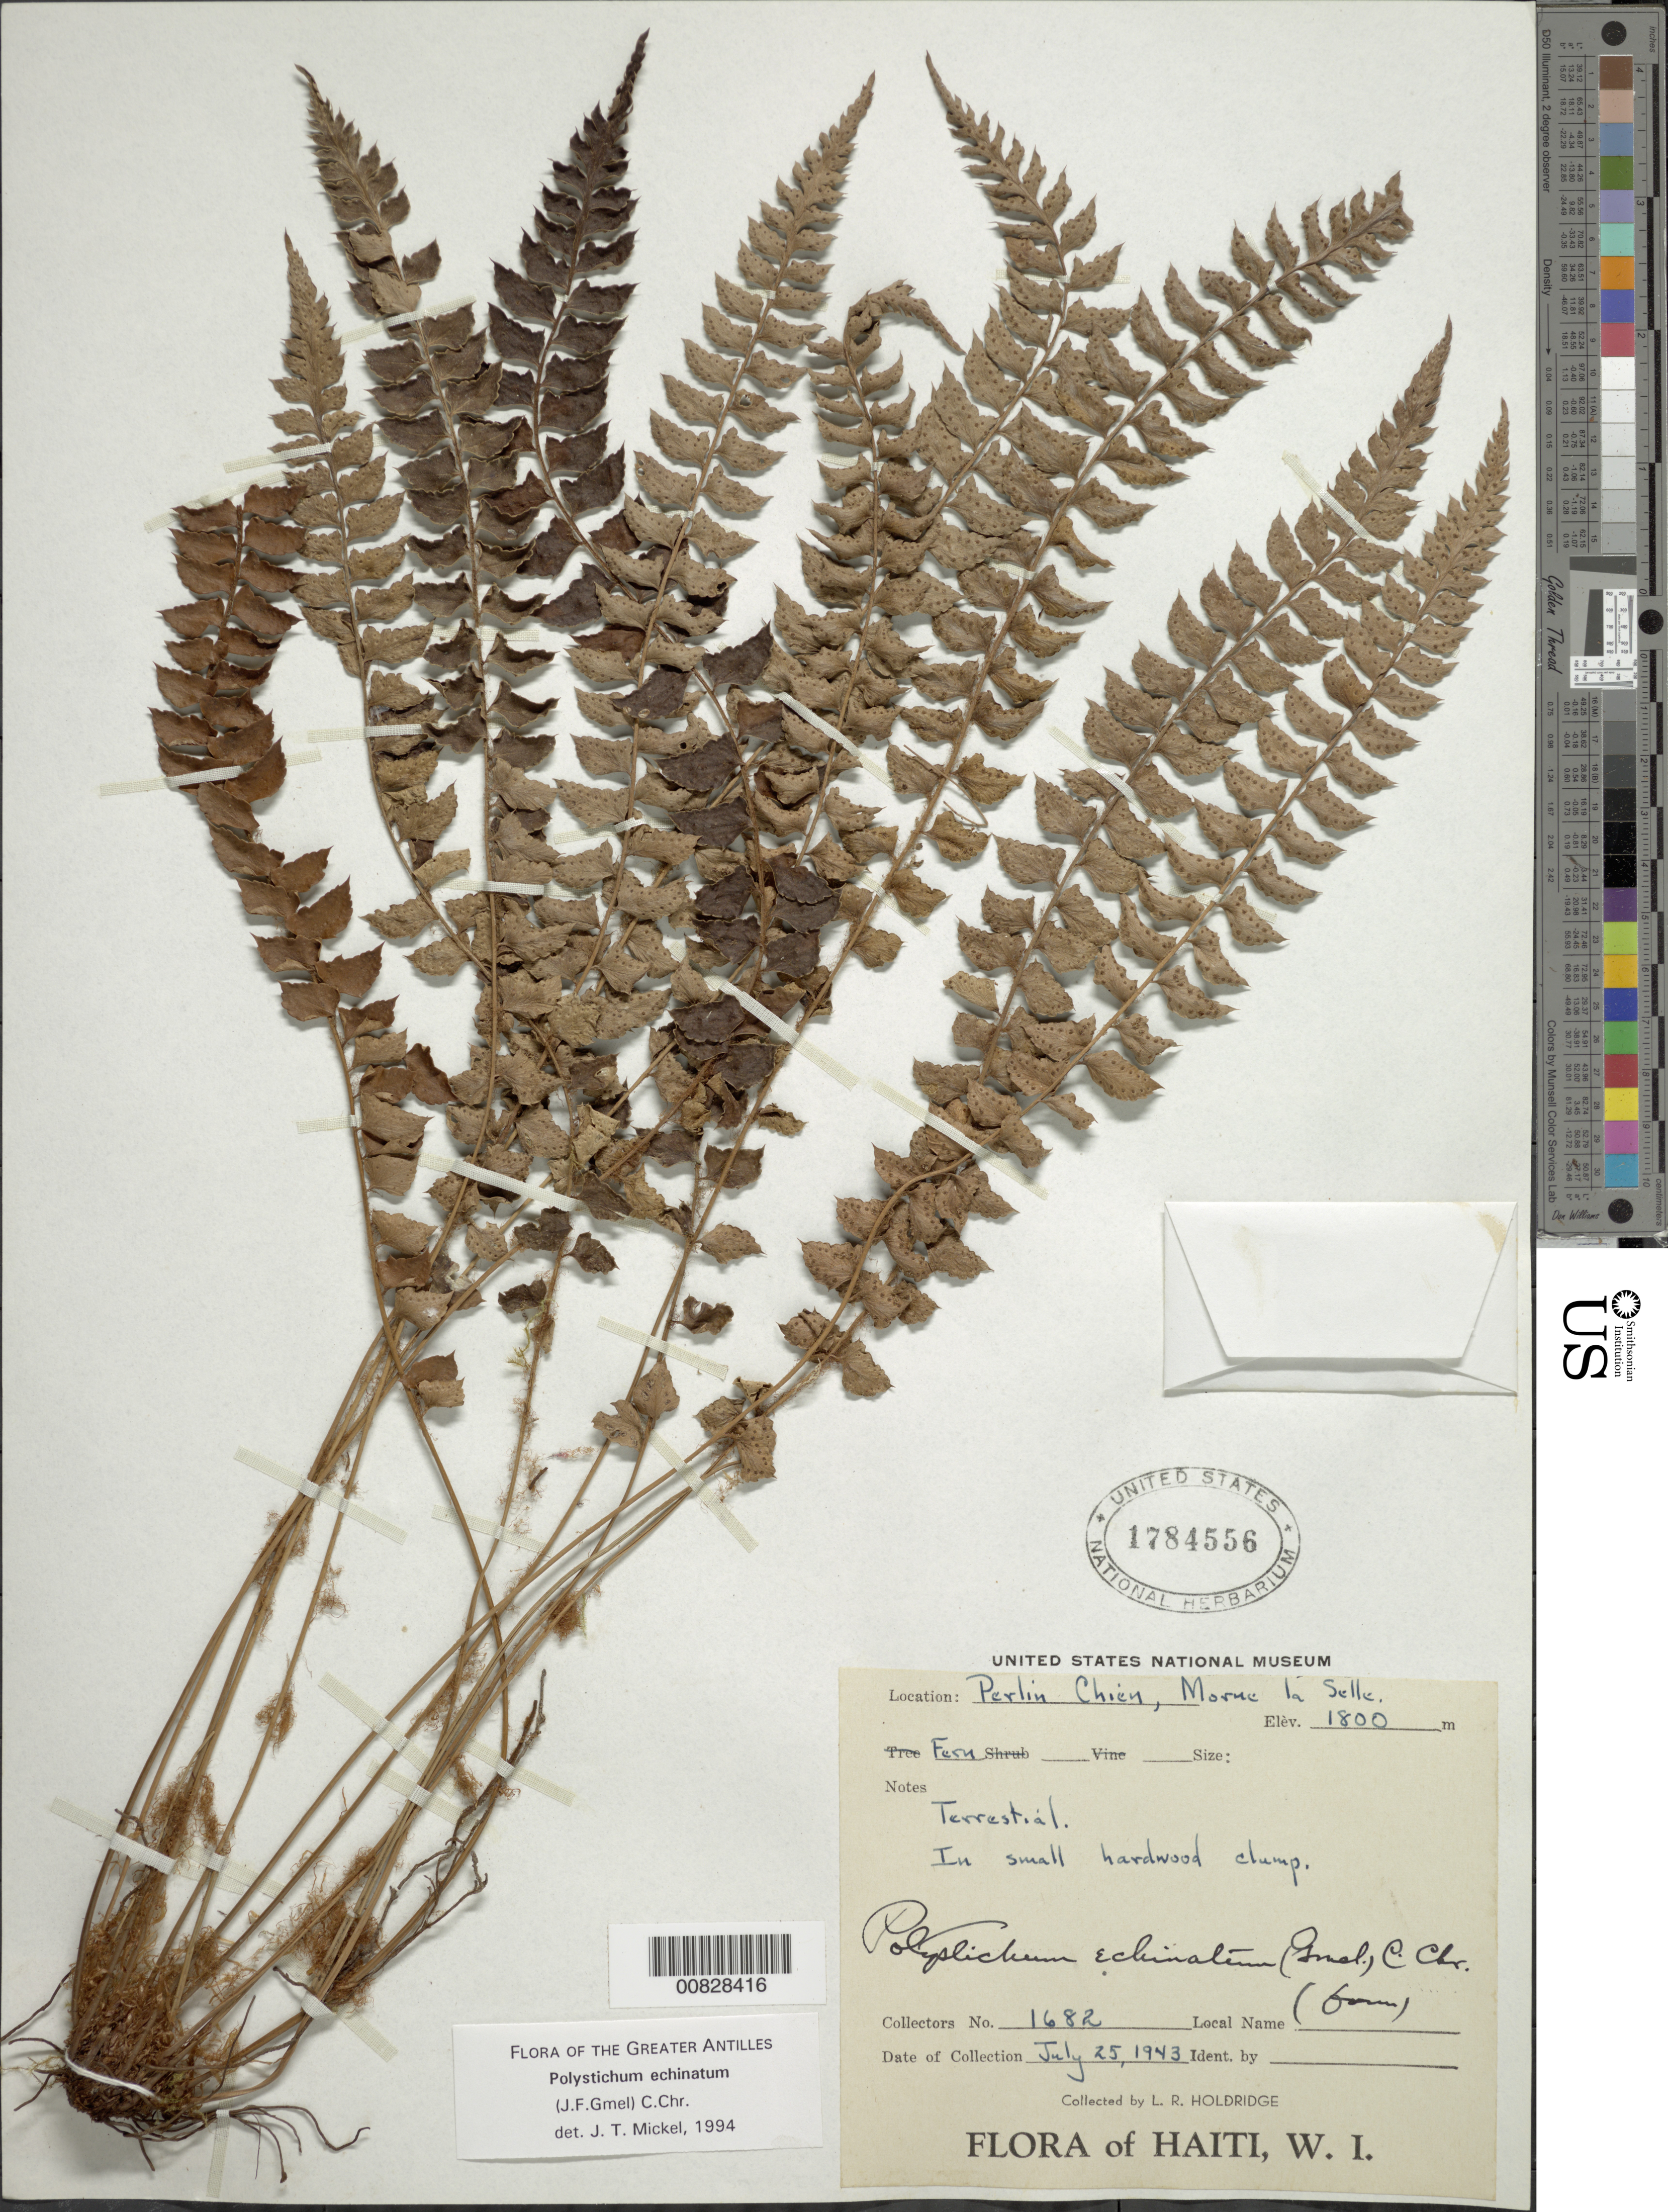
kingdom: Plantae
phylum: Tracheophyta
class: Polypodiopsida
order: Polypodiales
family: Dryopteridaceae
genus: Polystichum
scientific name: Polystichum echinatum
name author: (J.F. Gmel.) C. Chr.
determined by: Mickel, J. T., (NY), New York Botanical Garden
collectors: L. Holdridge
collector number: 1682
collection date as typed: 25 Jul 1943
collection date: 1943-07-25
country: Haiti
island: Hispaniola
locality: Perlin Chien, Morne la Selle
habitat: In small hardwood clump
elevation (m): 1800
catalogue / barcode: US 1784556